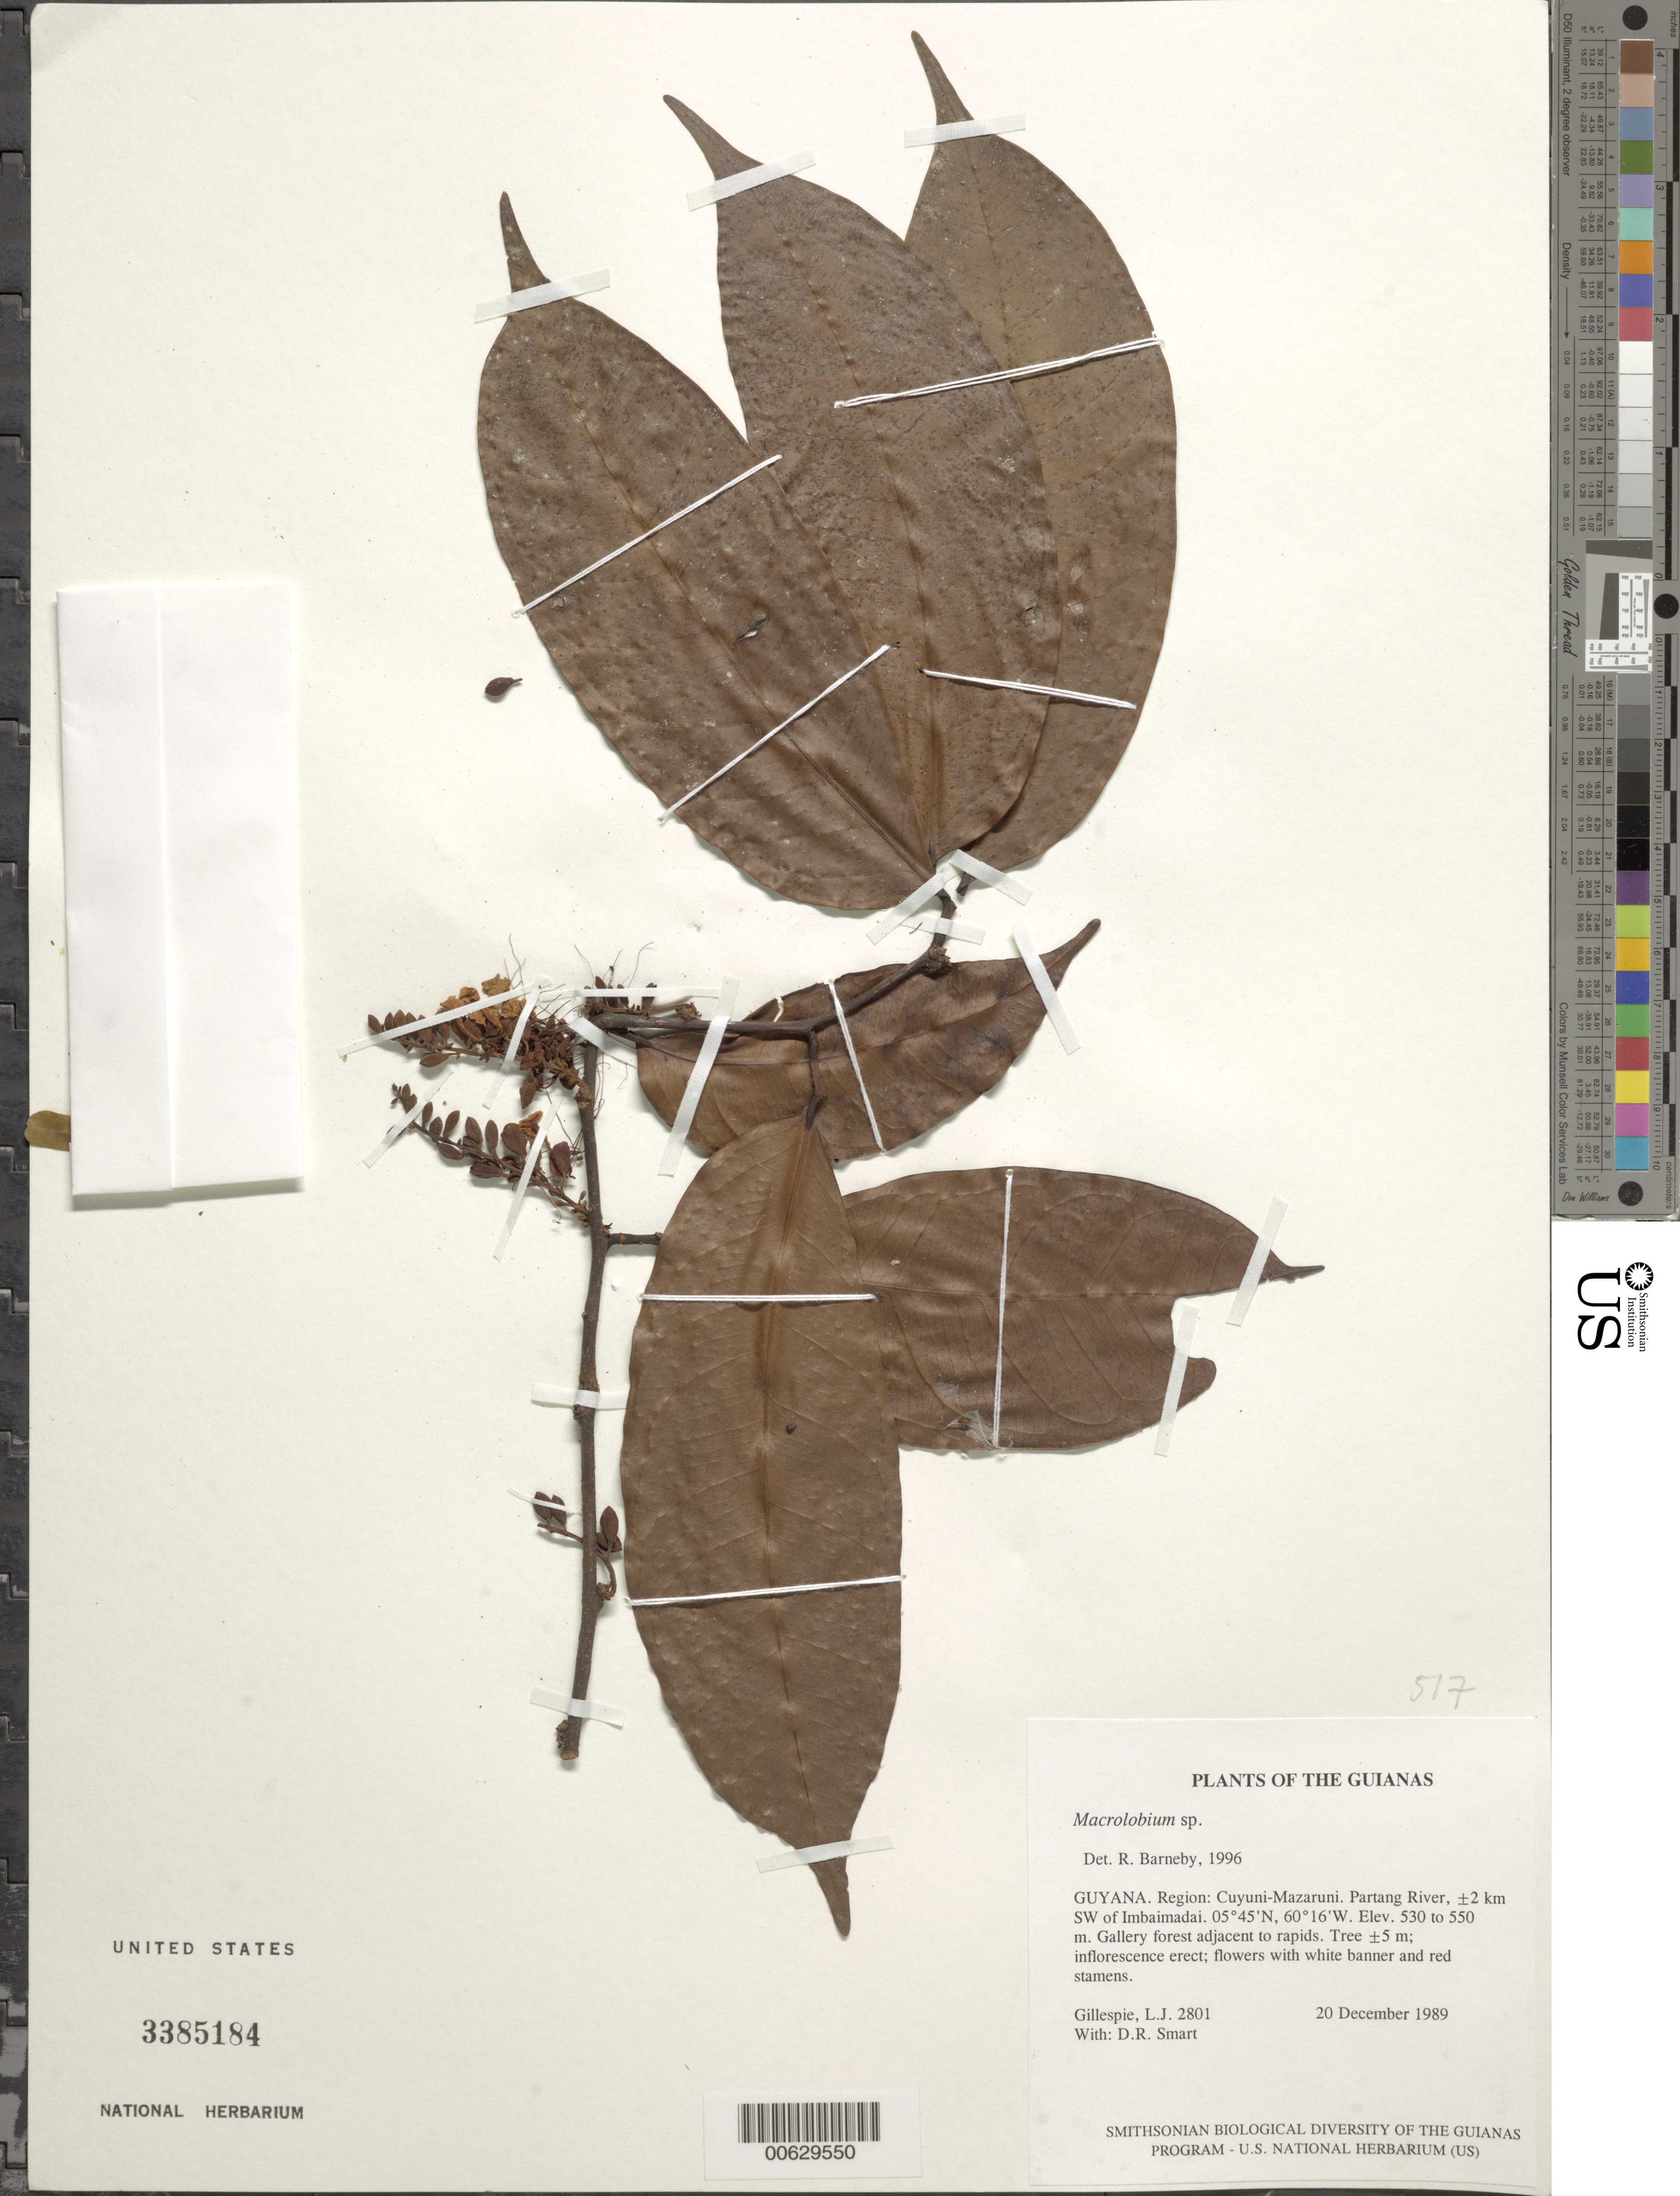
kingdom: Plantae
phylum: Tracheophyta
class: Magnoliopsida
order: Fabales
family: Fabaceae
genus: Macrolobium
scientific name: Macrolobium sp.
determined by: Barneby, Rupert C., (NY)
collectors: L. J. Gillespie & D. R. Smart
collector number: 2801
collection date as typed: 20 December 1989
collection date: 1989-12-20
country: Guyana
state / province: Cuyuni-Mazaruni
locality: Partang River, ±2 km SW of Imbaimadai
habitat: Gallery forest adjacent to rapids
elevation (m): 530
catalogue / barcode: US 3385184